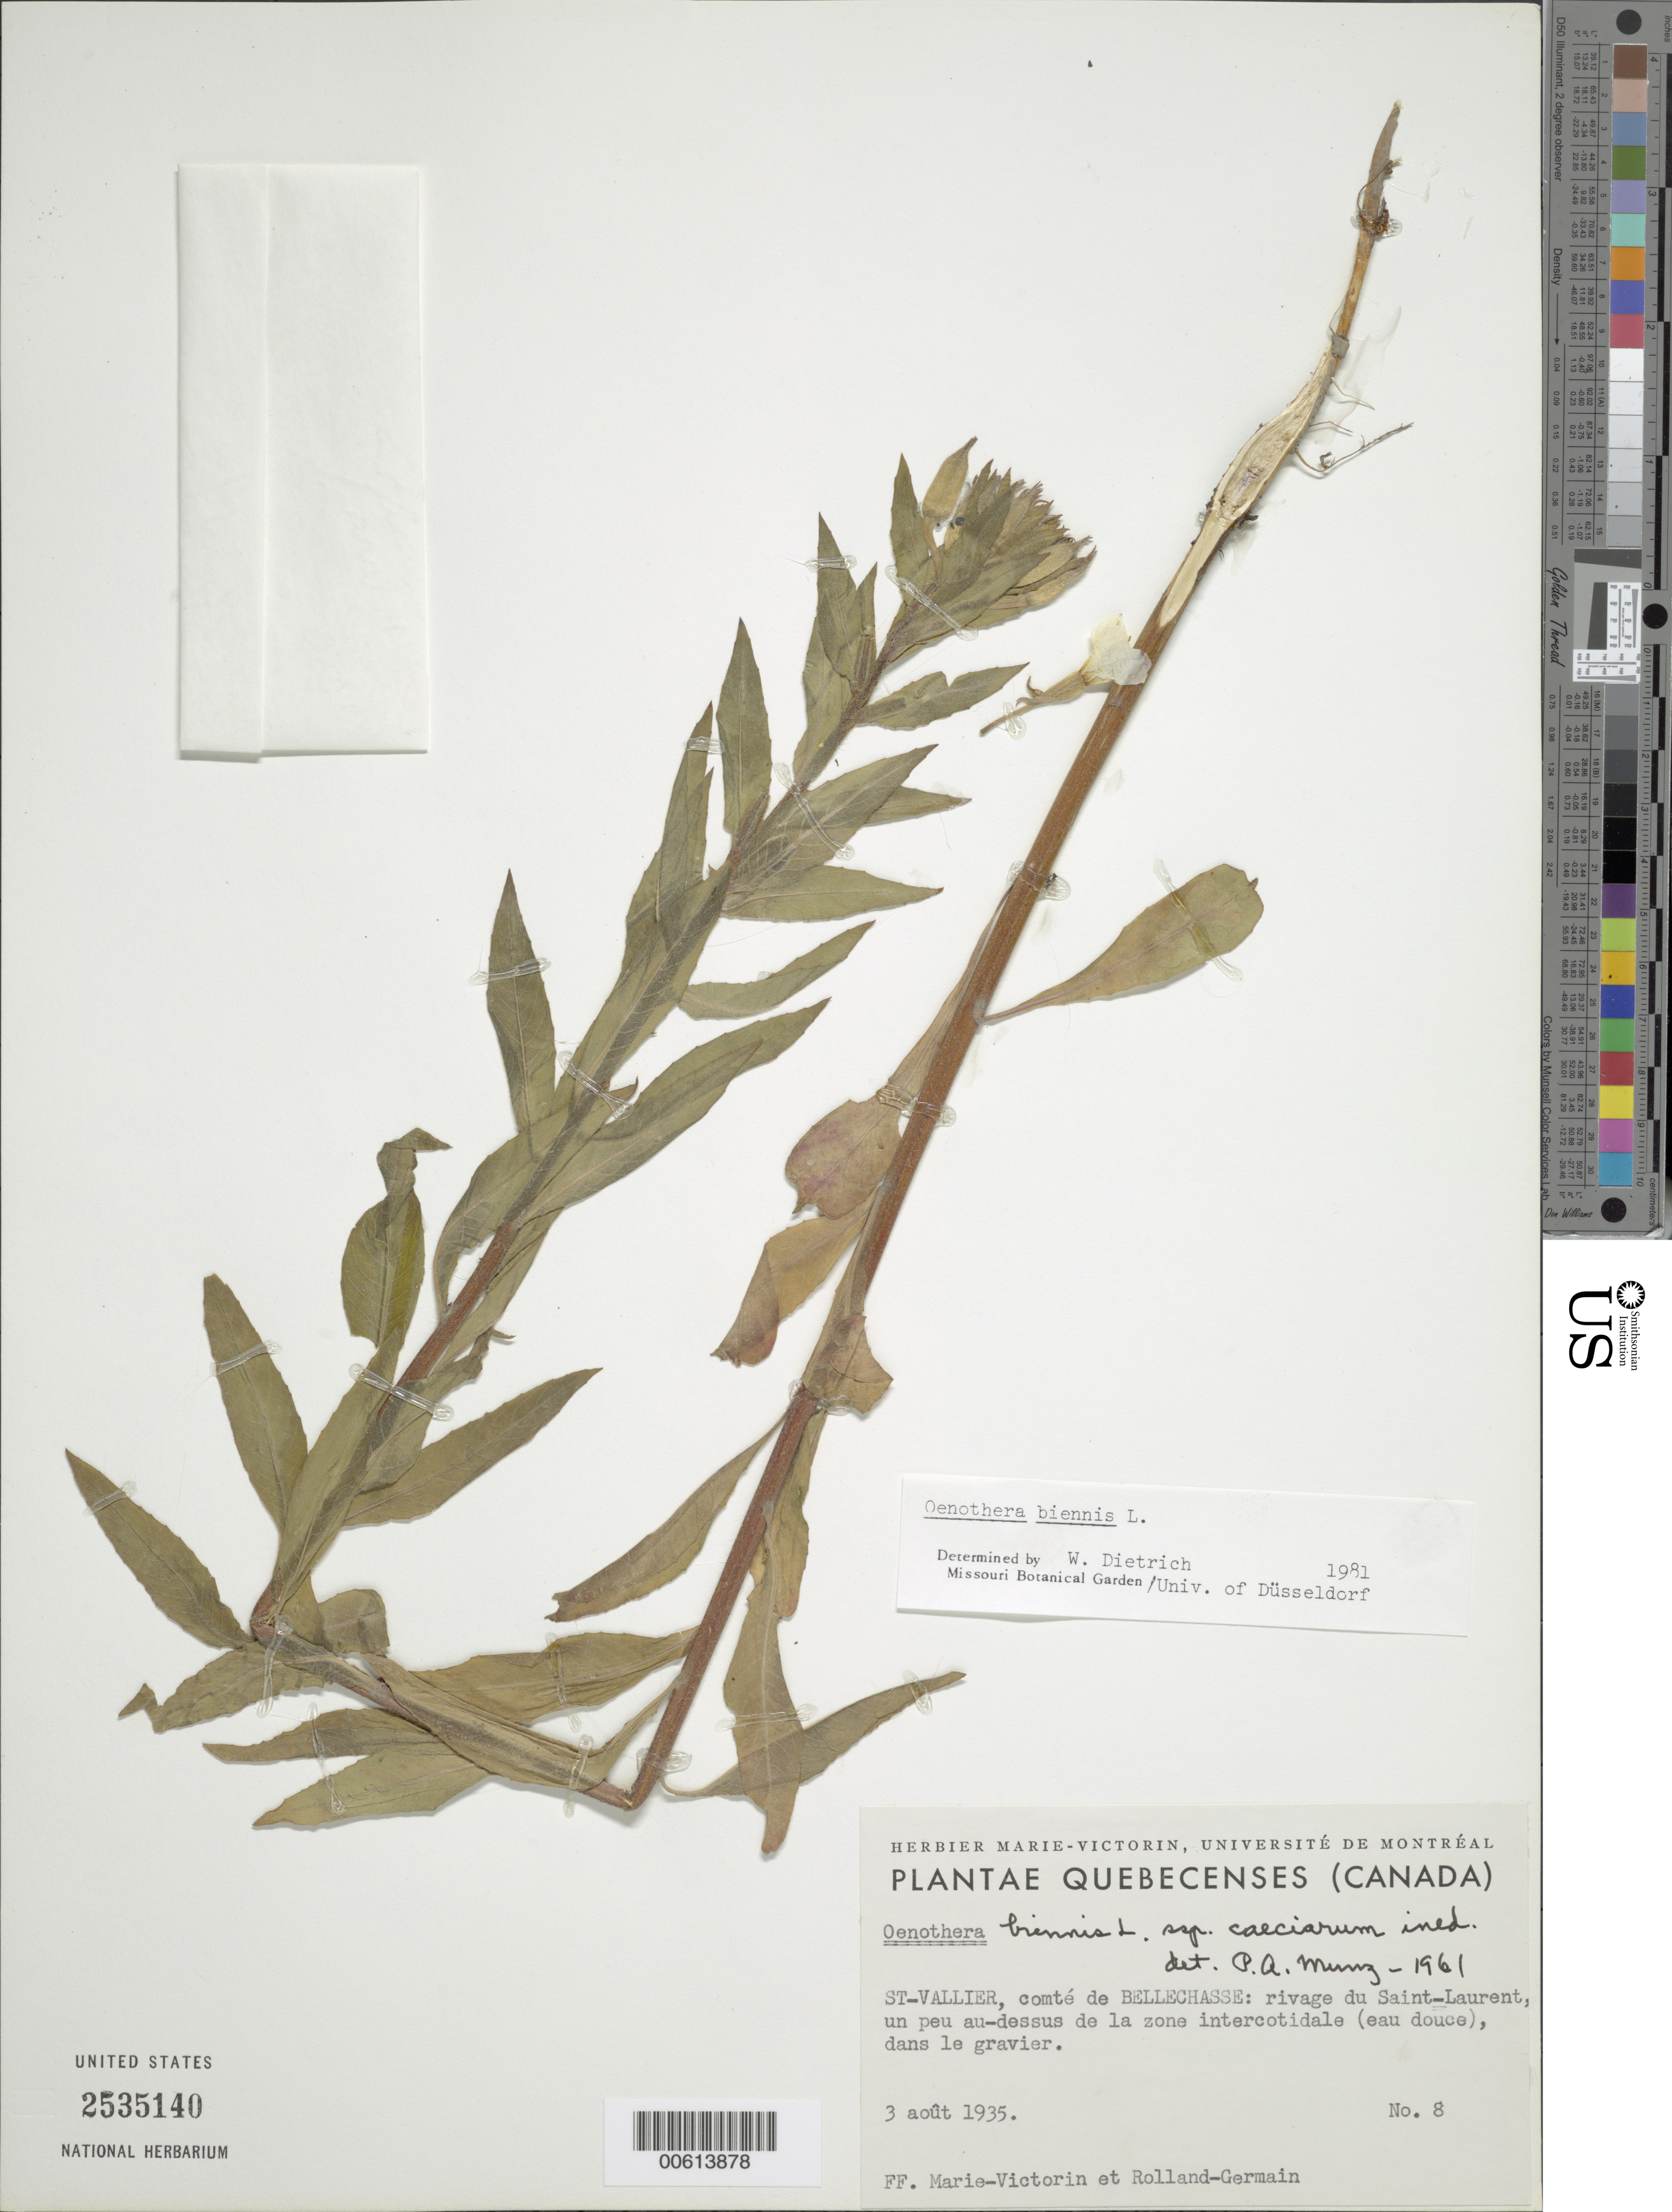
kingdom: Plantae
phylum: Tracheophyta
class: Magnoliopsida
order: Myrtales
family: Onagraceae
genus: Oenothera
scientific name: Oenothera biennis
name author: L.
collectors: Fr. Marie-Victorin & Rolland-Germain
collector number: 8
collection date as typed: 03 Aug 1935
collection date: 1935-08-03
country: Canada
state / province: Quebec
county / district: Bellechasse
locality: St. Vallier, comte de Bellechasse, rivage do Saint Laurent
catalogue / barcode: US 2535140